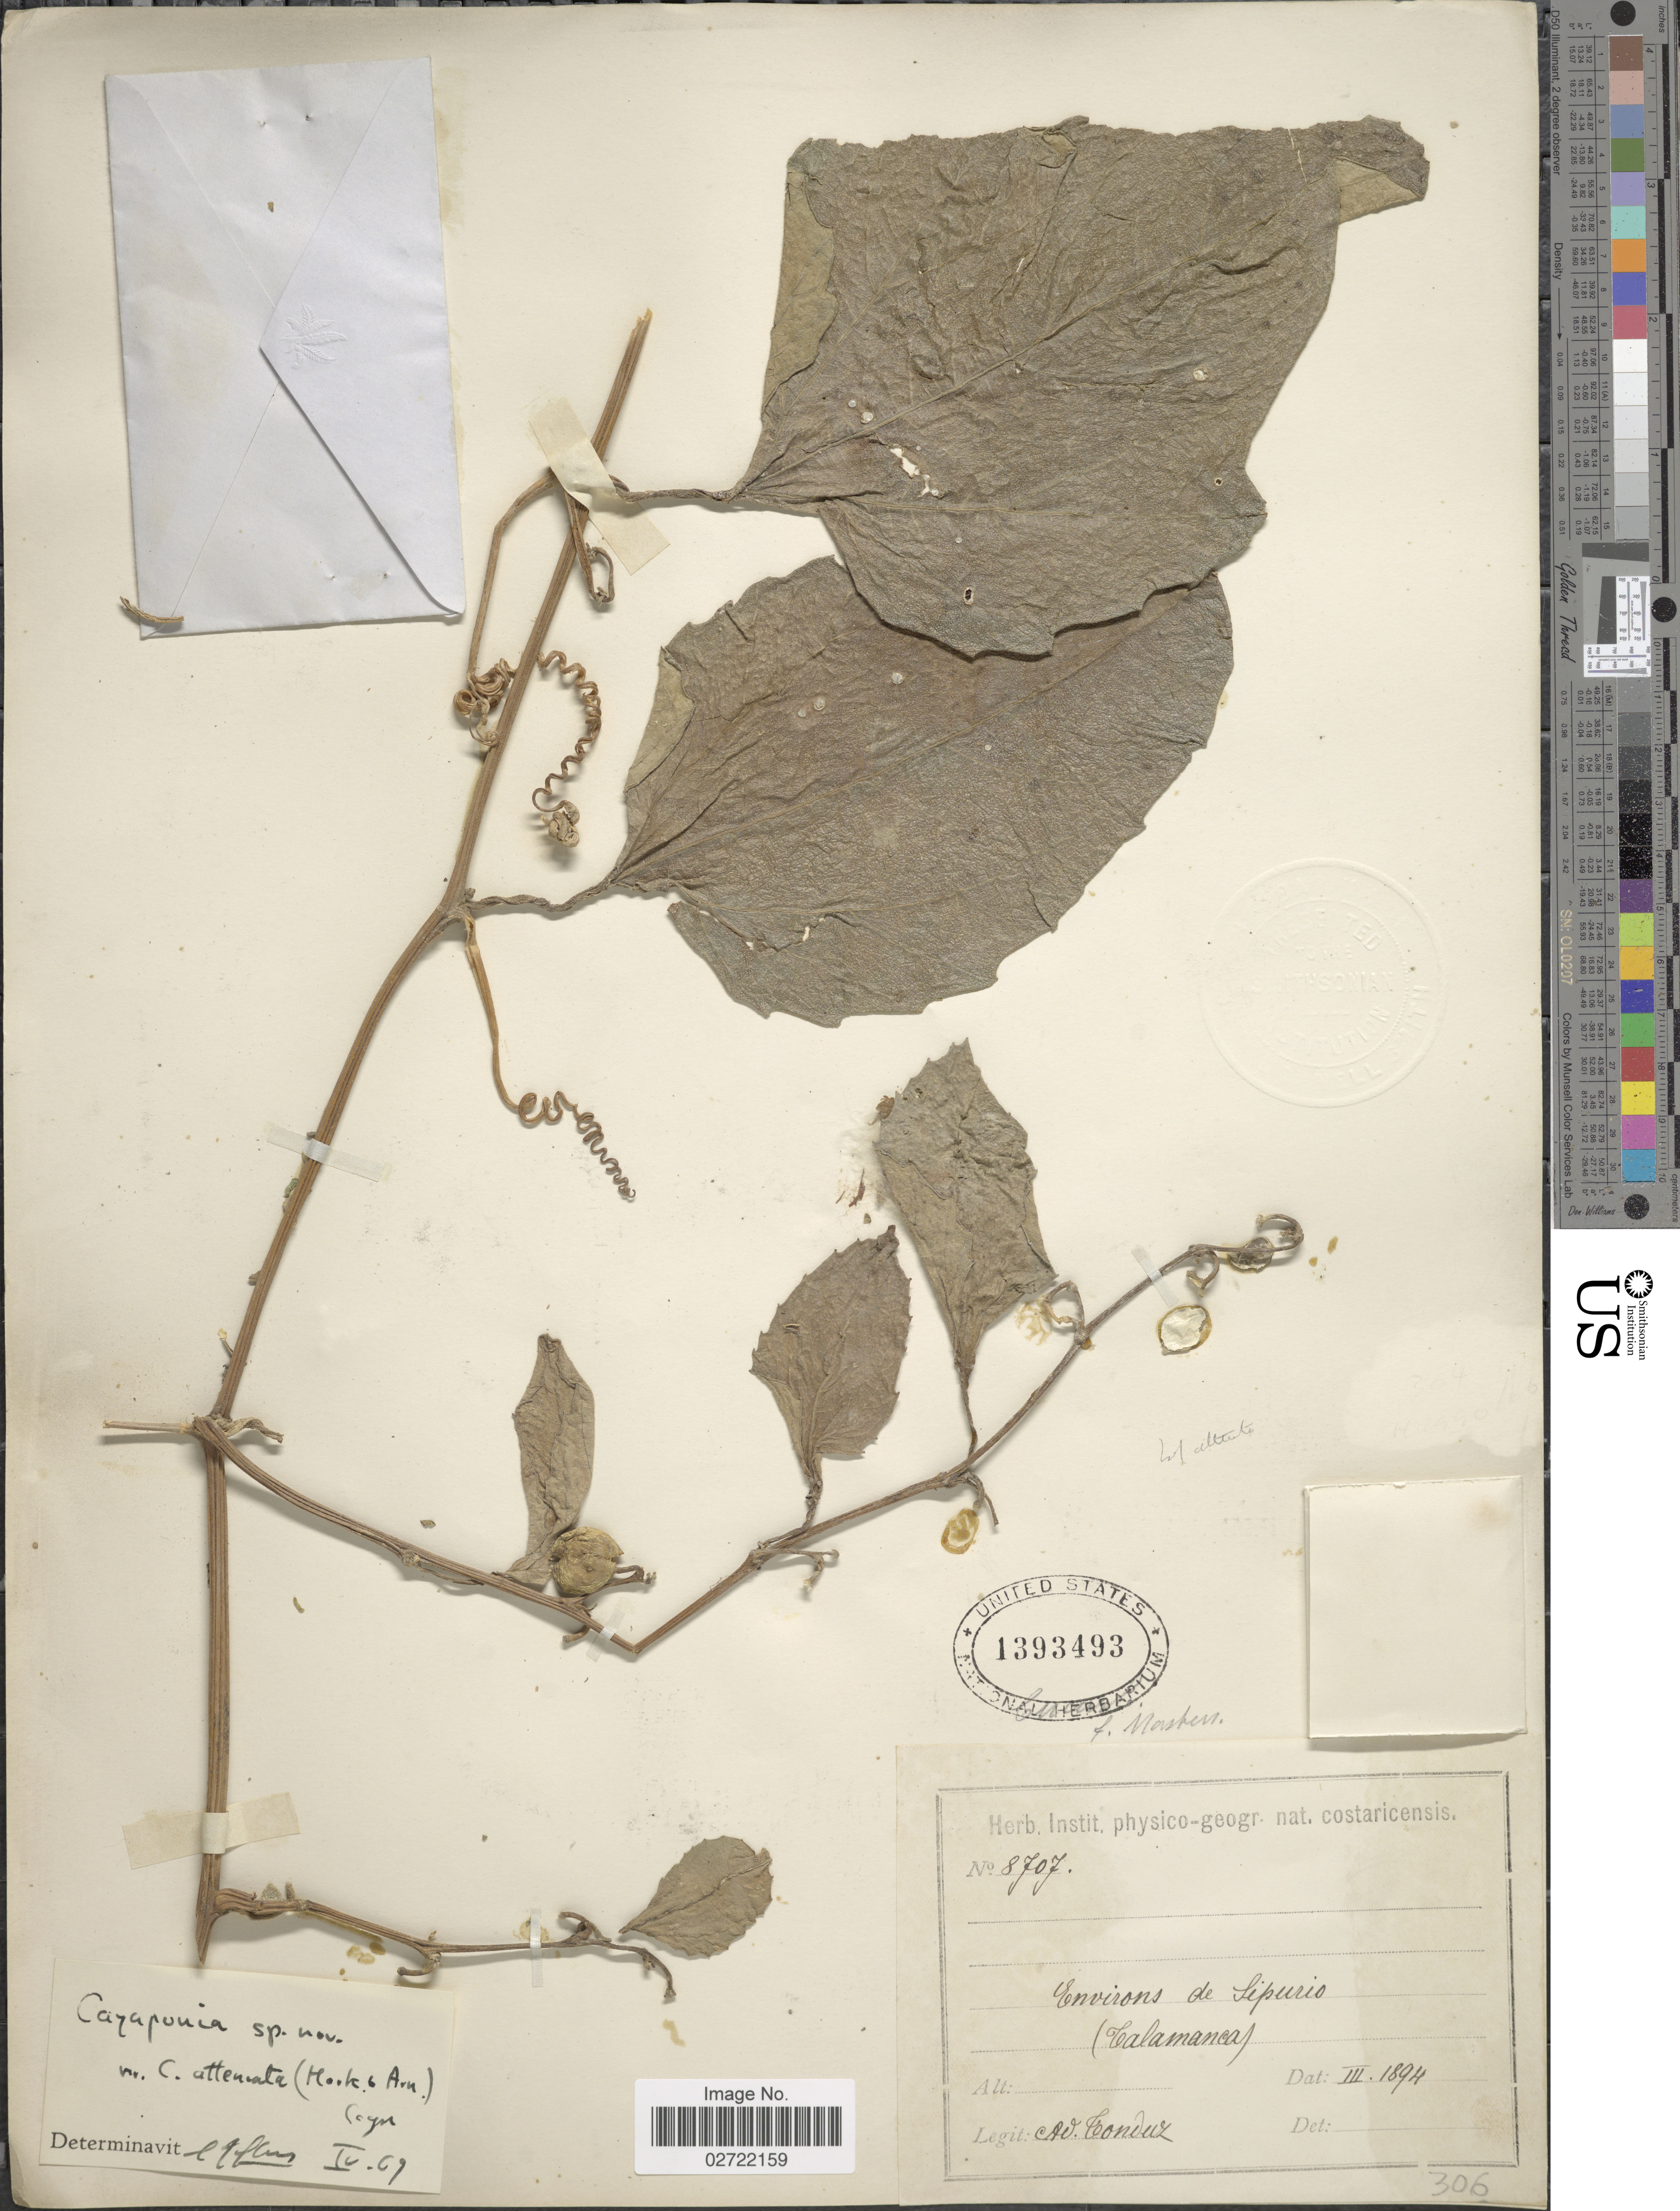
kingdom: Plantae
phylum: Tracheophyta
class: Magnoliopsida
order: Cucurbitales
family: Cucurbitaceae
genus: Cayaponia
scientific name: Cayaponia attenuata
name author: (Hook. & Arn.) Cogn.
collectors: A. Tonduz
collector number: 8707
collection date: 1894-03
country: Costa Rica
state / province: Limón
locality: Environs de Sipurio. (Talamanca).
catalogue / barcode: US 1393493